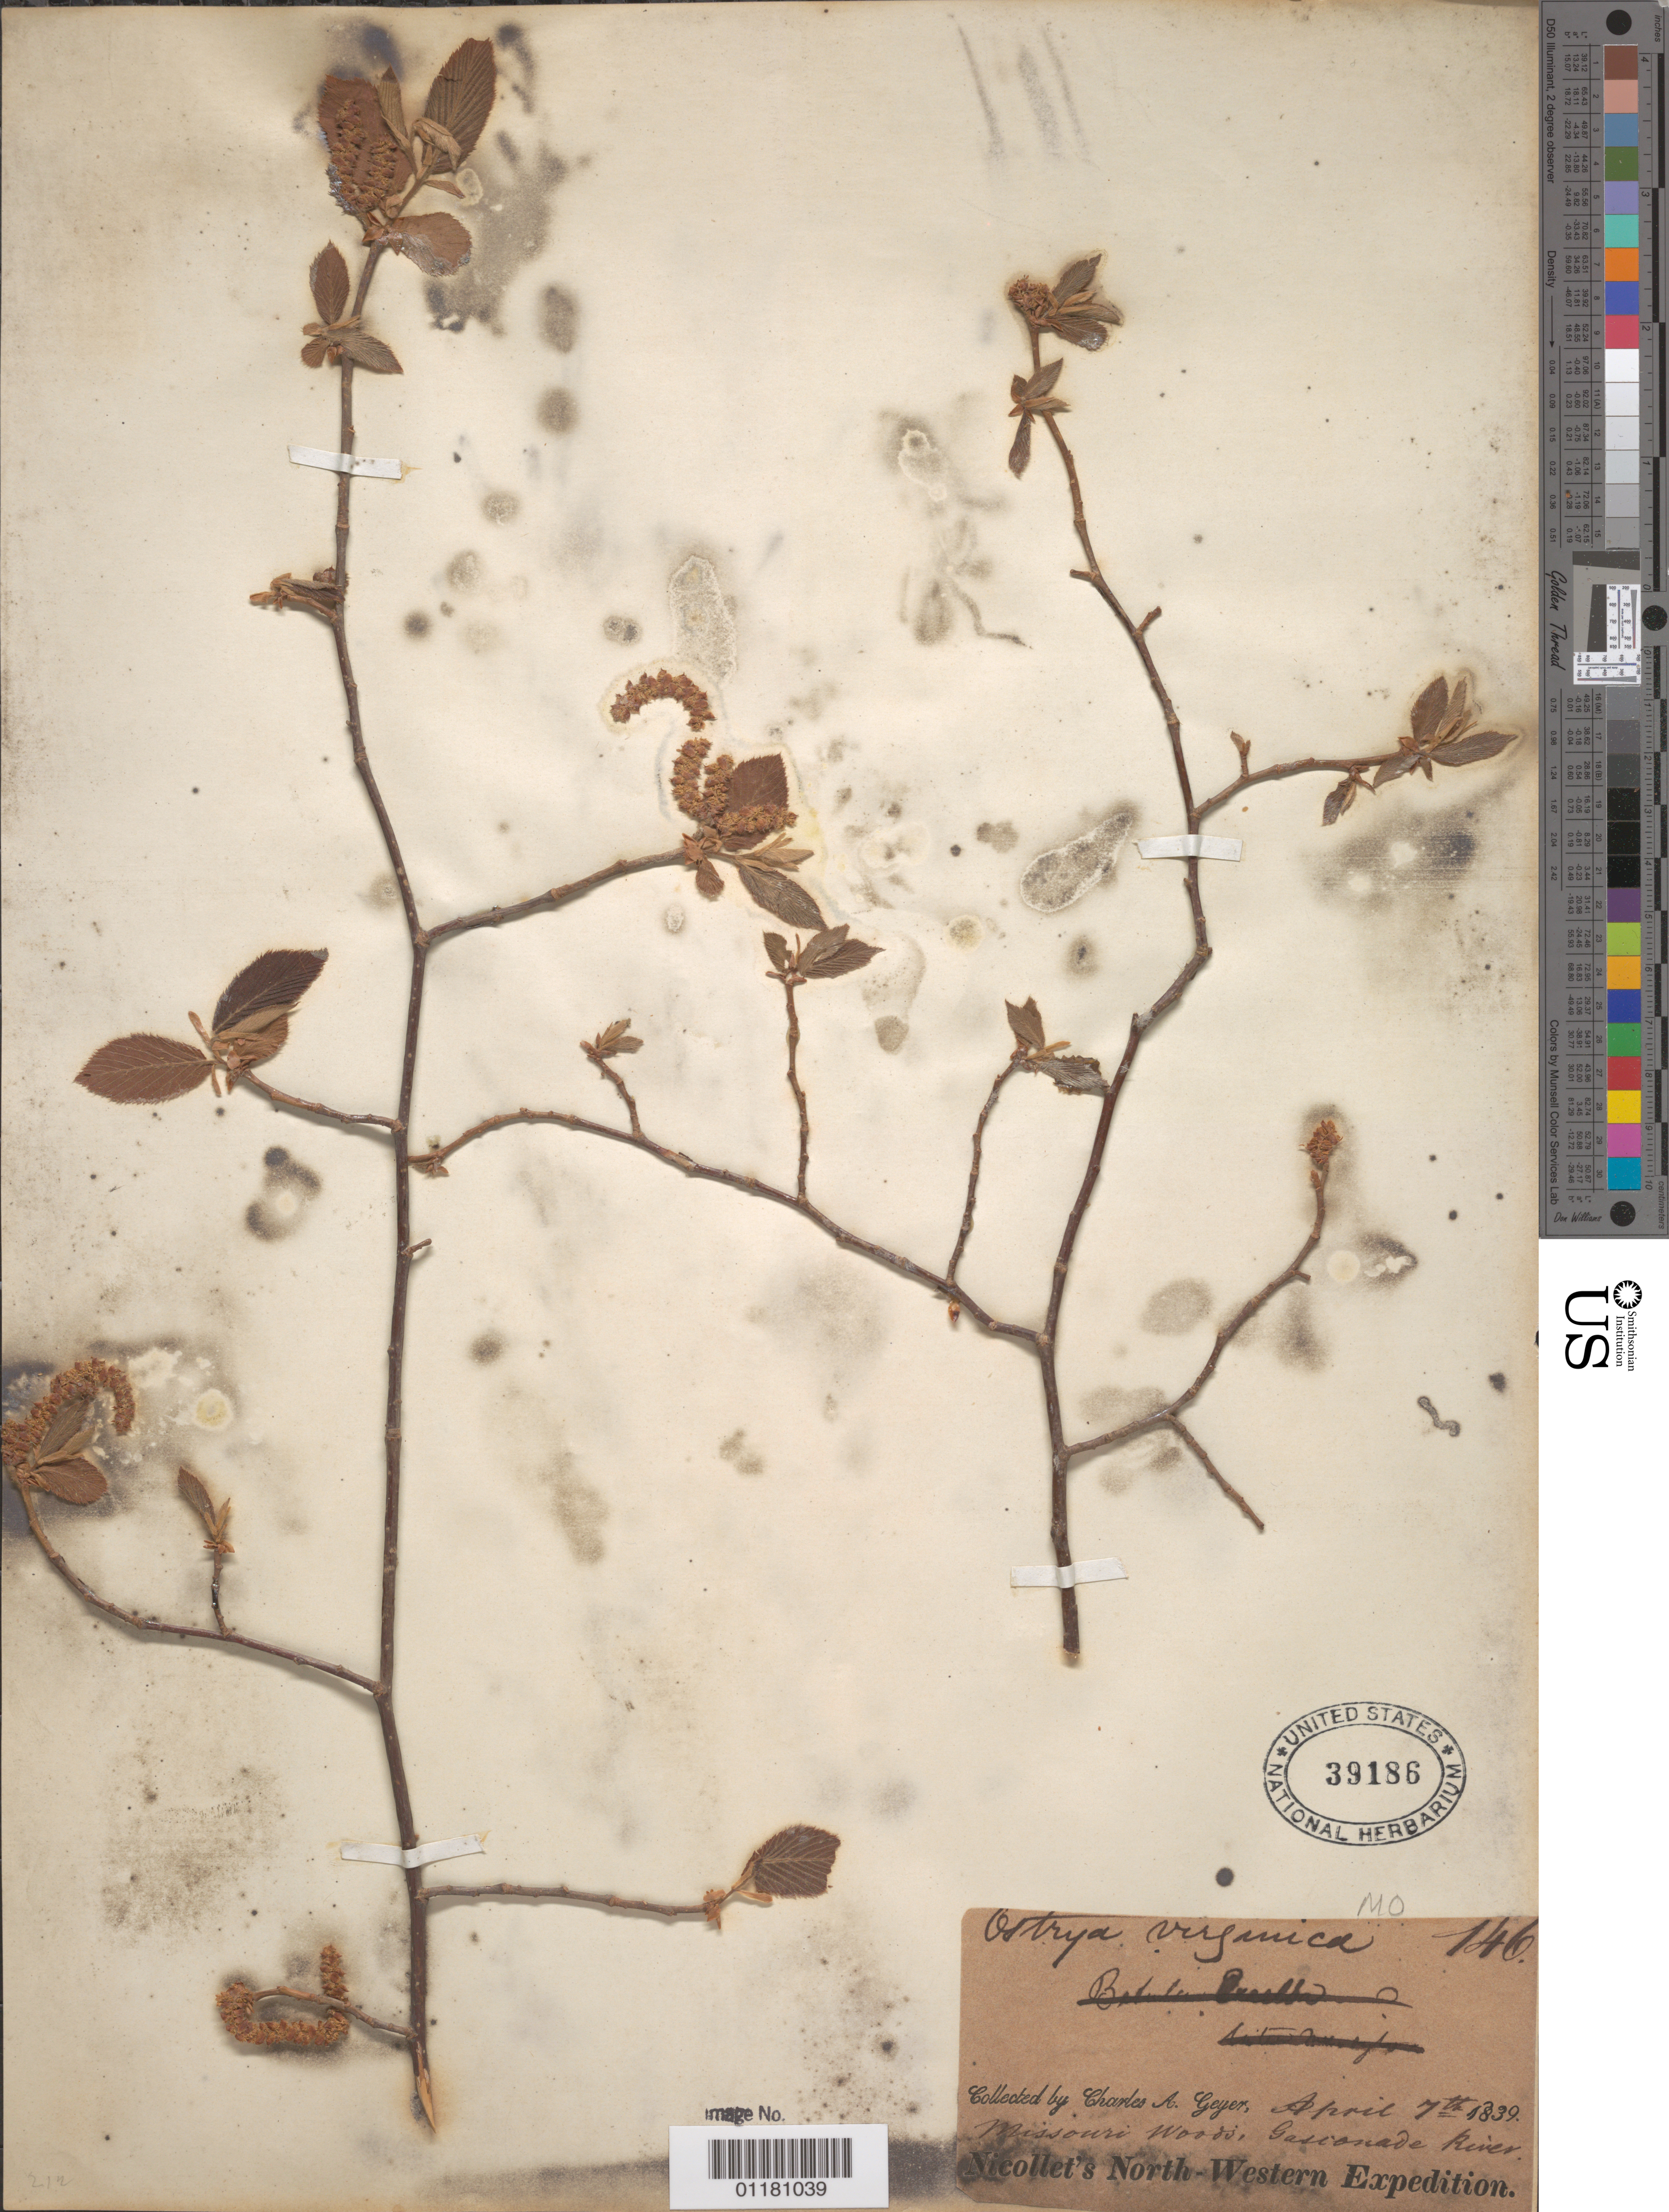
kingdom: Plantae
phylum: Tracheophyta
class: Magnoliopsida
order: Fagales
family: Betulaceae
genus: Ostrya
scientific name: Ostrya virginiana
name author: (Mill.) K. Koch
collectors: C. A. Geyer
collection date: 1839-04-07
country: United States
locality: Missouri woods, Gasionade River.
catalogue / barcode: US 39186